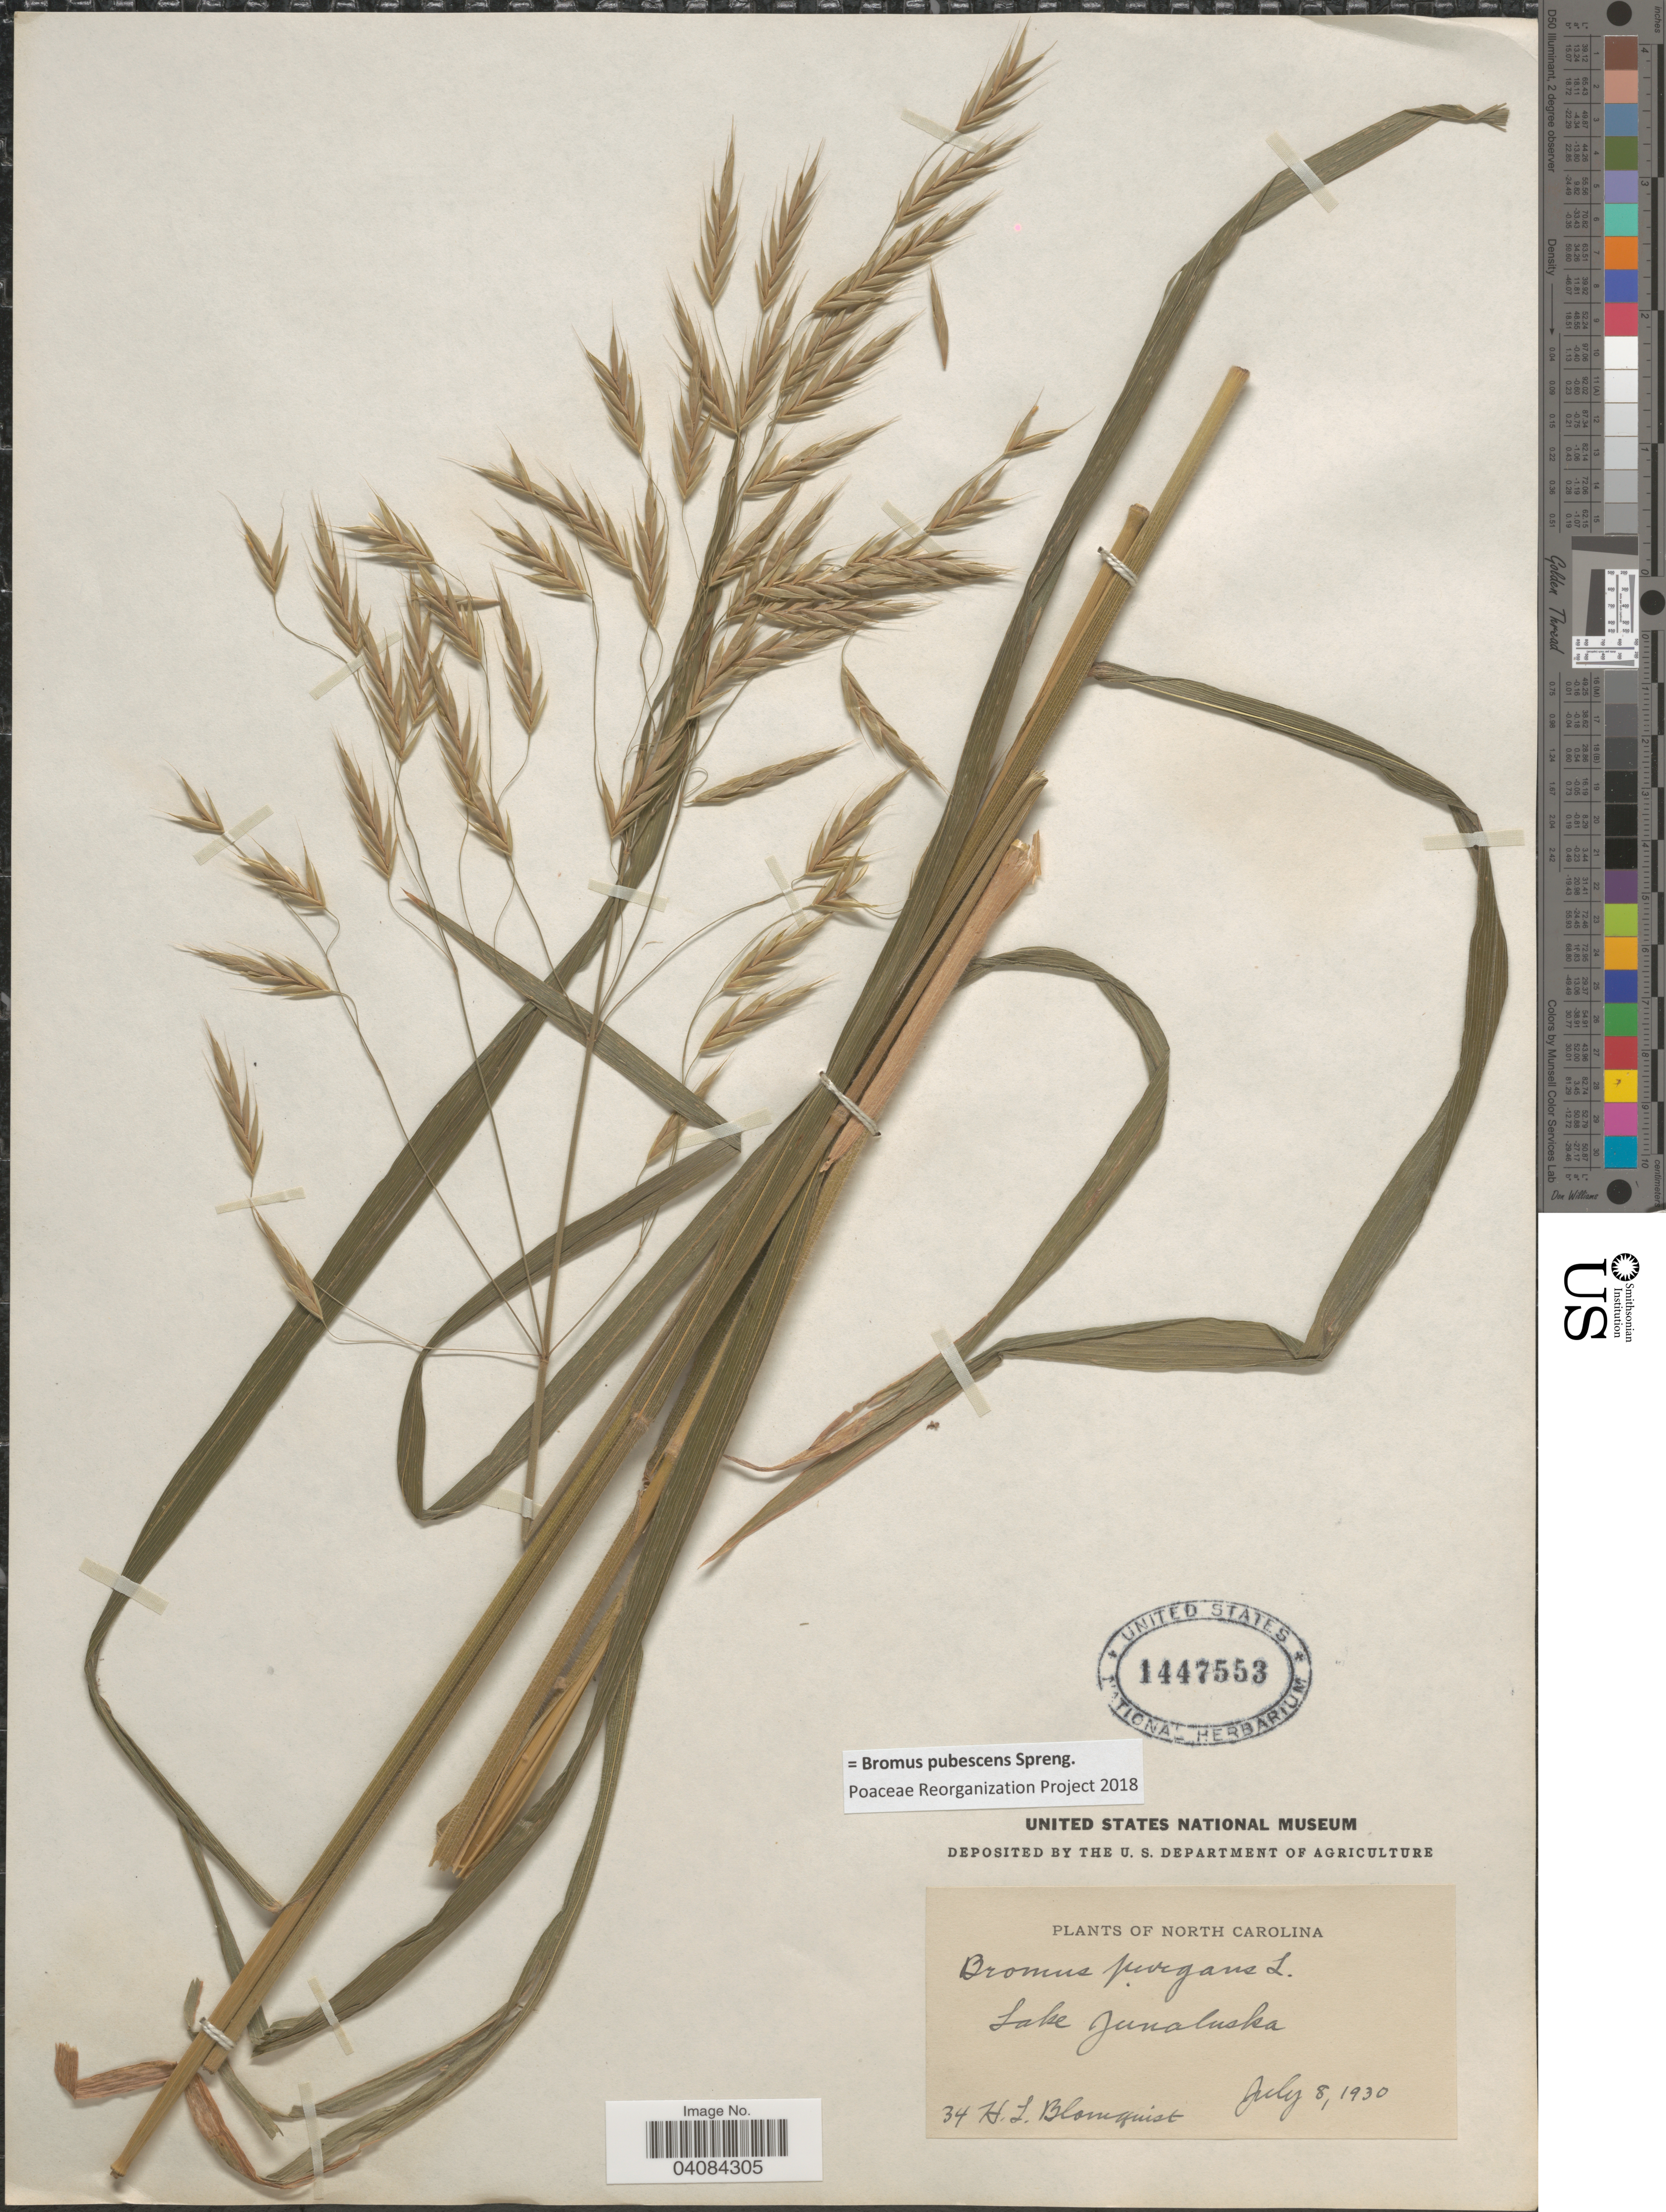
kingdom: Plantae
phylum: Tracheophyta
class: Liliopsida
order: Poales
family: Poaceae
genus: Bromus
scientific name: Bromus pubescens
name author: Muhl. ex Willd.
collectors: H. Blomquist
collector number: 34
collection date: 1930-07-08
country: United States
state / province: North Carolina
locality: Lake Junaluska.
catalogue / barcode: US 1447553